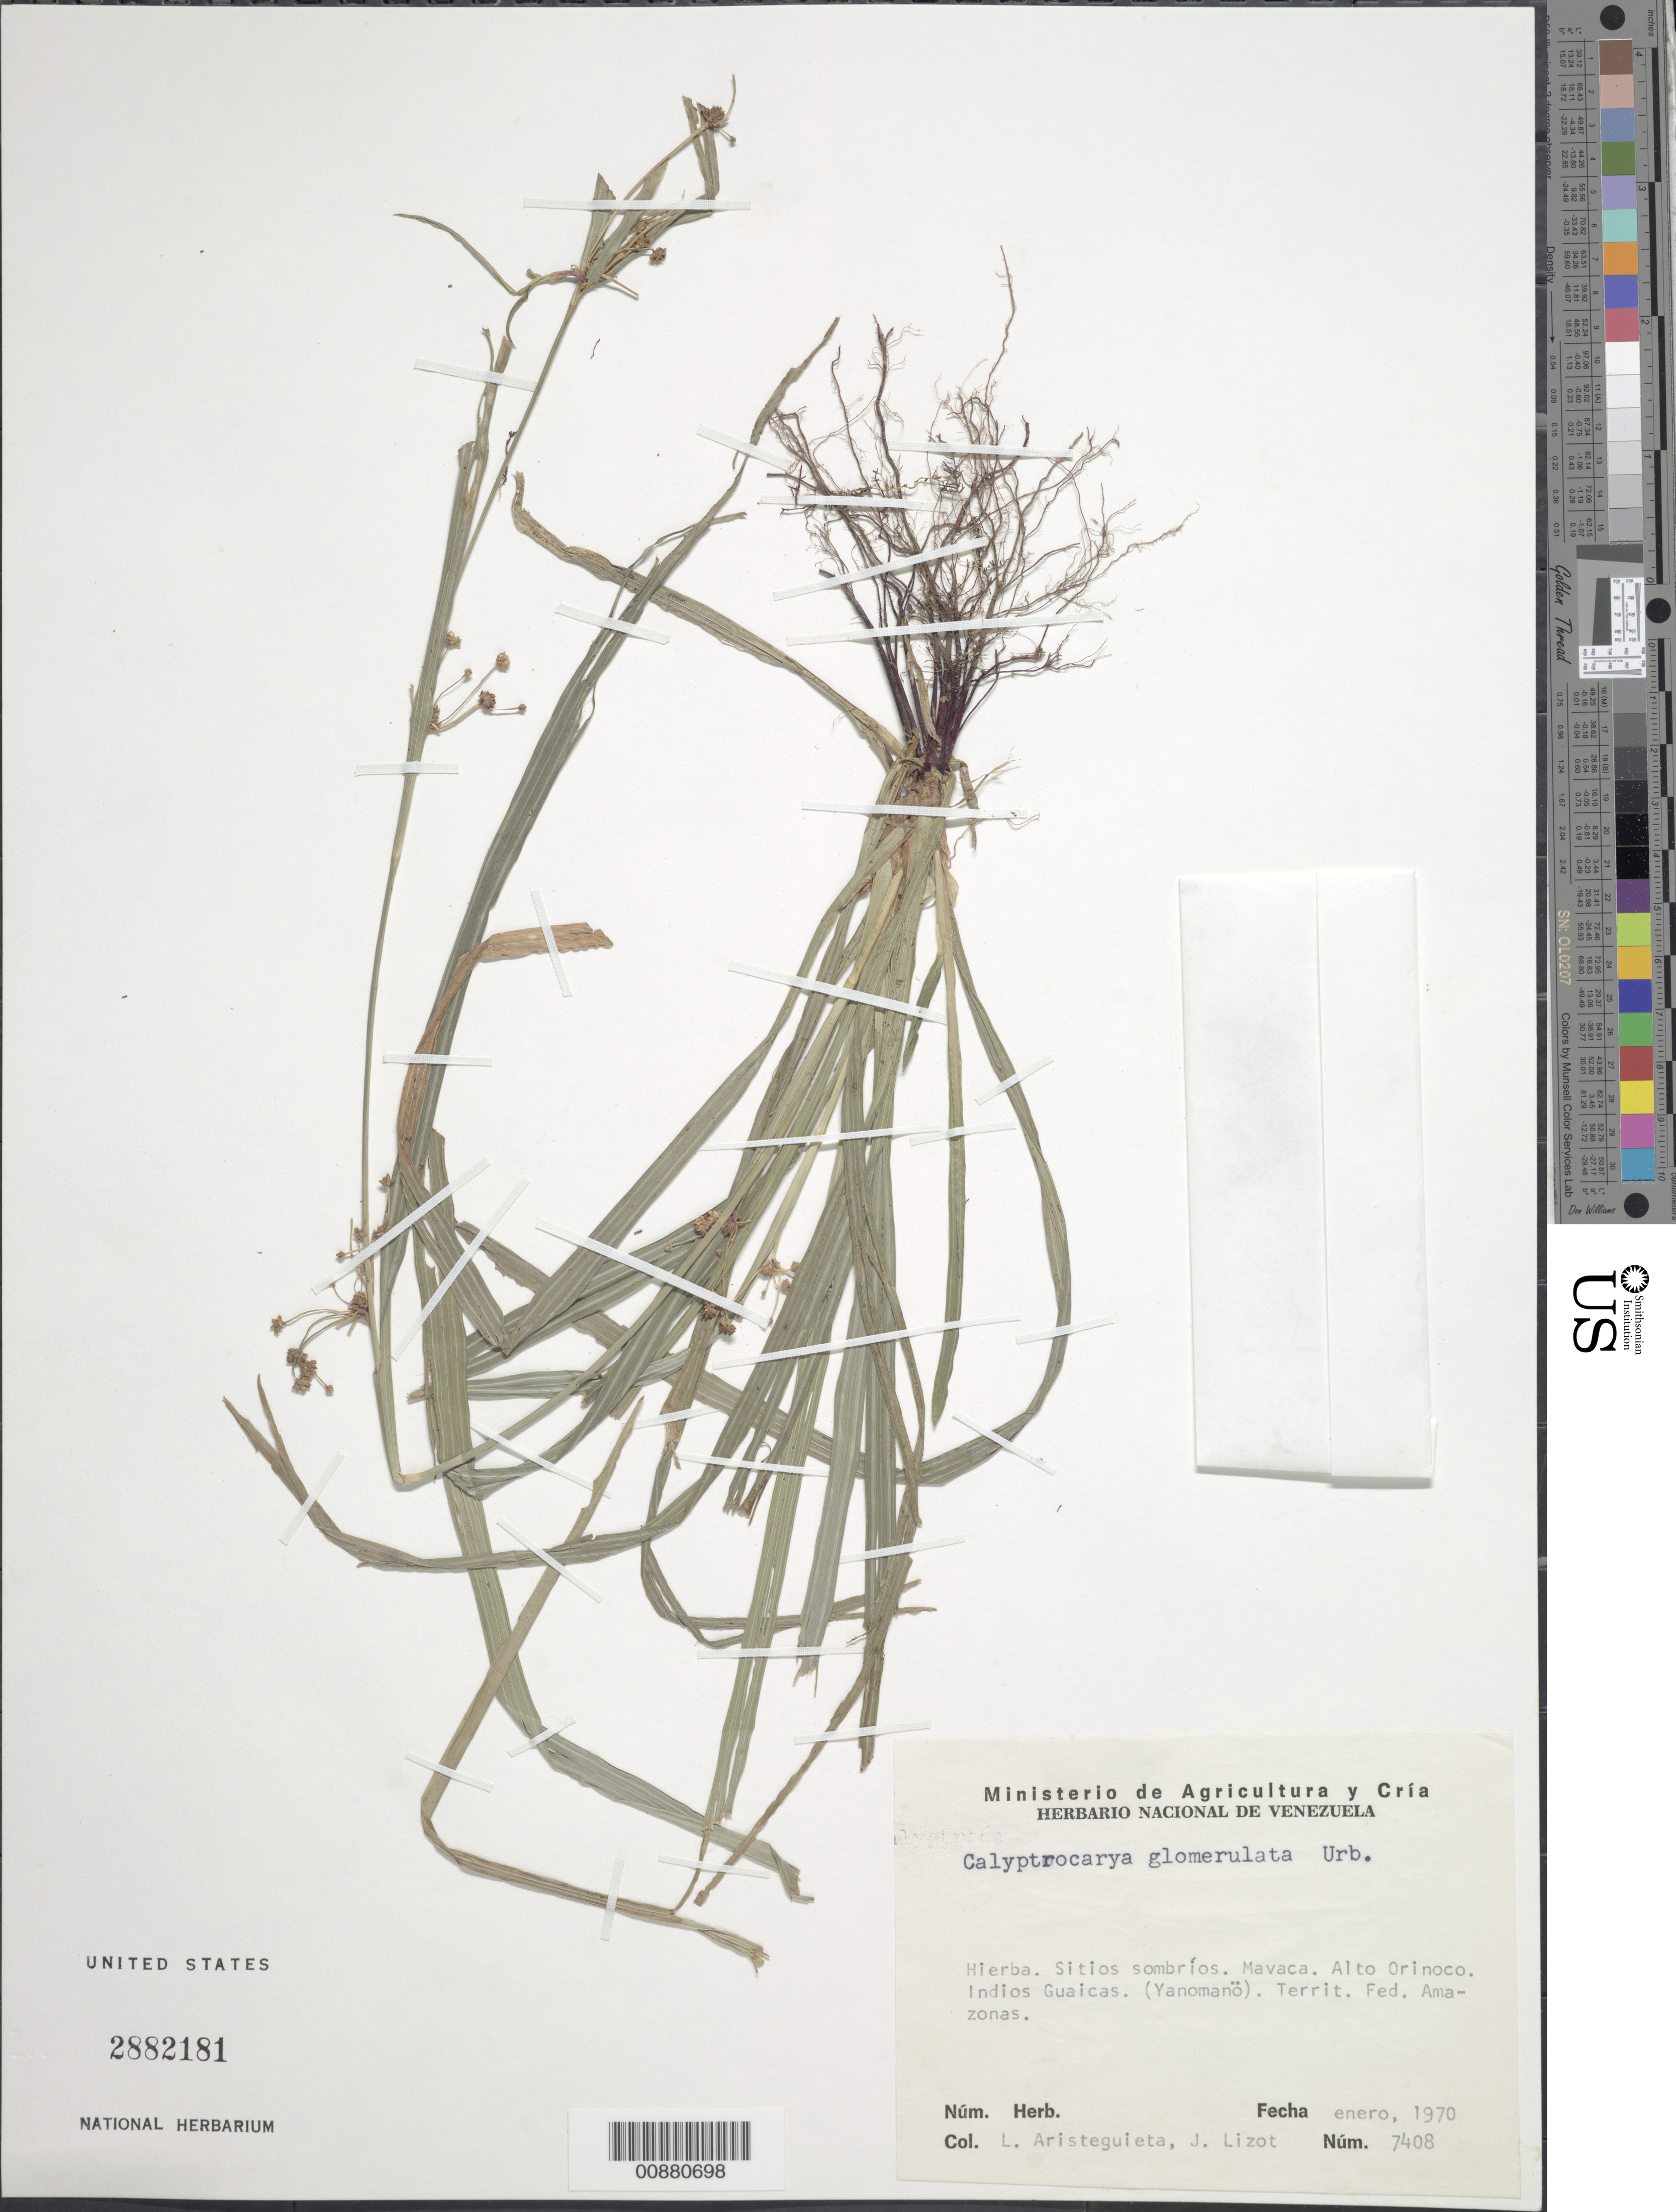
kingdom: Plantae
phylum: Tracheophyta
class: Liliopsida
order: Poales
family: Cyperaceae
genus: Calyptrocarya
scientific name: Calyptrocarya glomerulata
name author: (Brongn.) Urb.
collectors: L. Aristeguieta & J. Lizot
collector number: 7408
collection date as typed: Jan-70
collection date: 1970-01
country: Venezuela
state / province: Amazonas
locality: Mavaca, Alto Orinoco, Indios Guaicas (Yanomanö)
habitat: Sitios sombrios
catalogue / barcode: US 2882181